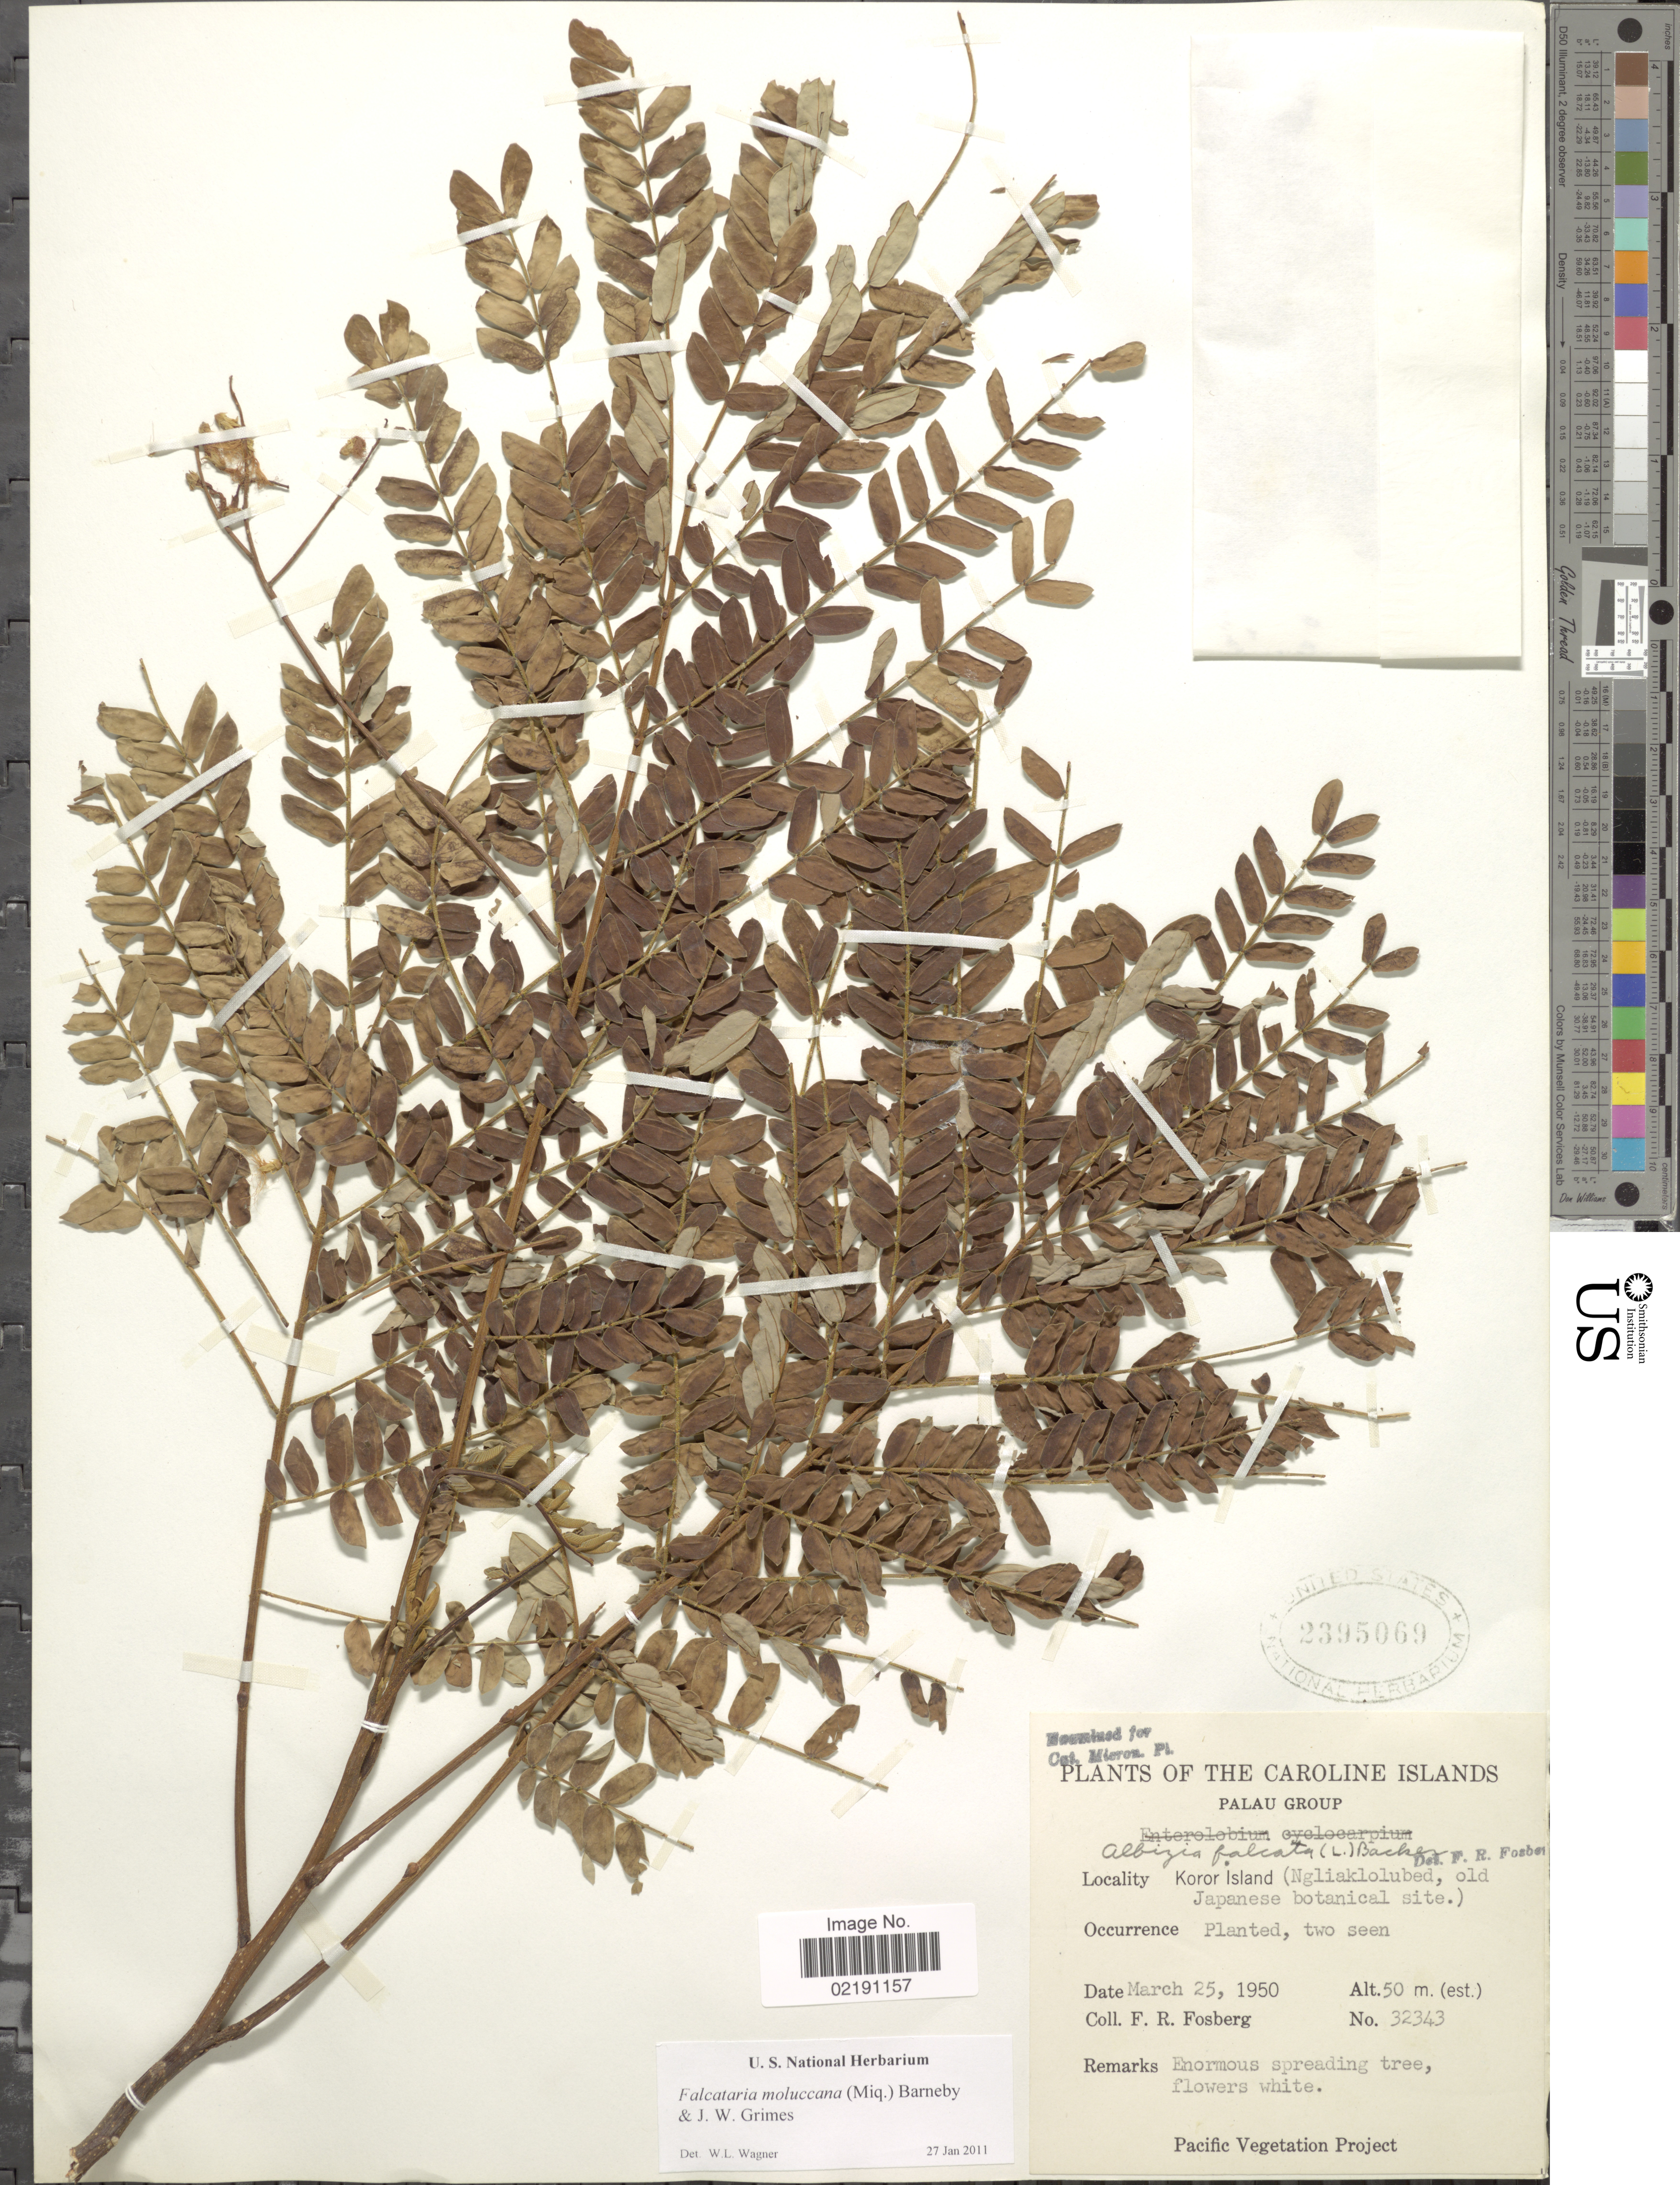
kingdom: Plantae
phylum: Tracheophyta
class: Magnoliopsida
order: Fabales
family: Fabaceae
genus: Falcataria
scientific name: Falcataria moluccana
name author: (Miq.) Barneby & Grimes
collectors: F. R. Fosberg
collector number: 32343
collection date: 1950-03-25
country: Palau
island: Oreor [Koror]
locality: Koror Island (Ngliaklolubed, old Japanese botanical site)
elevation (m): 50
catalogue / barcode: US 2395069